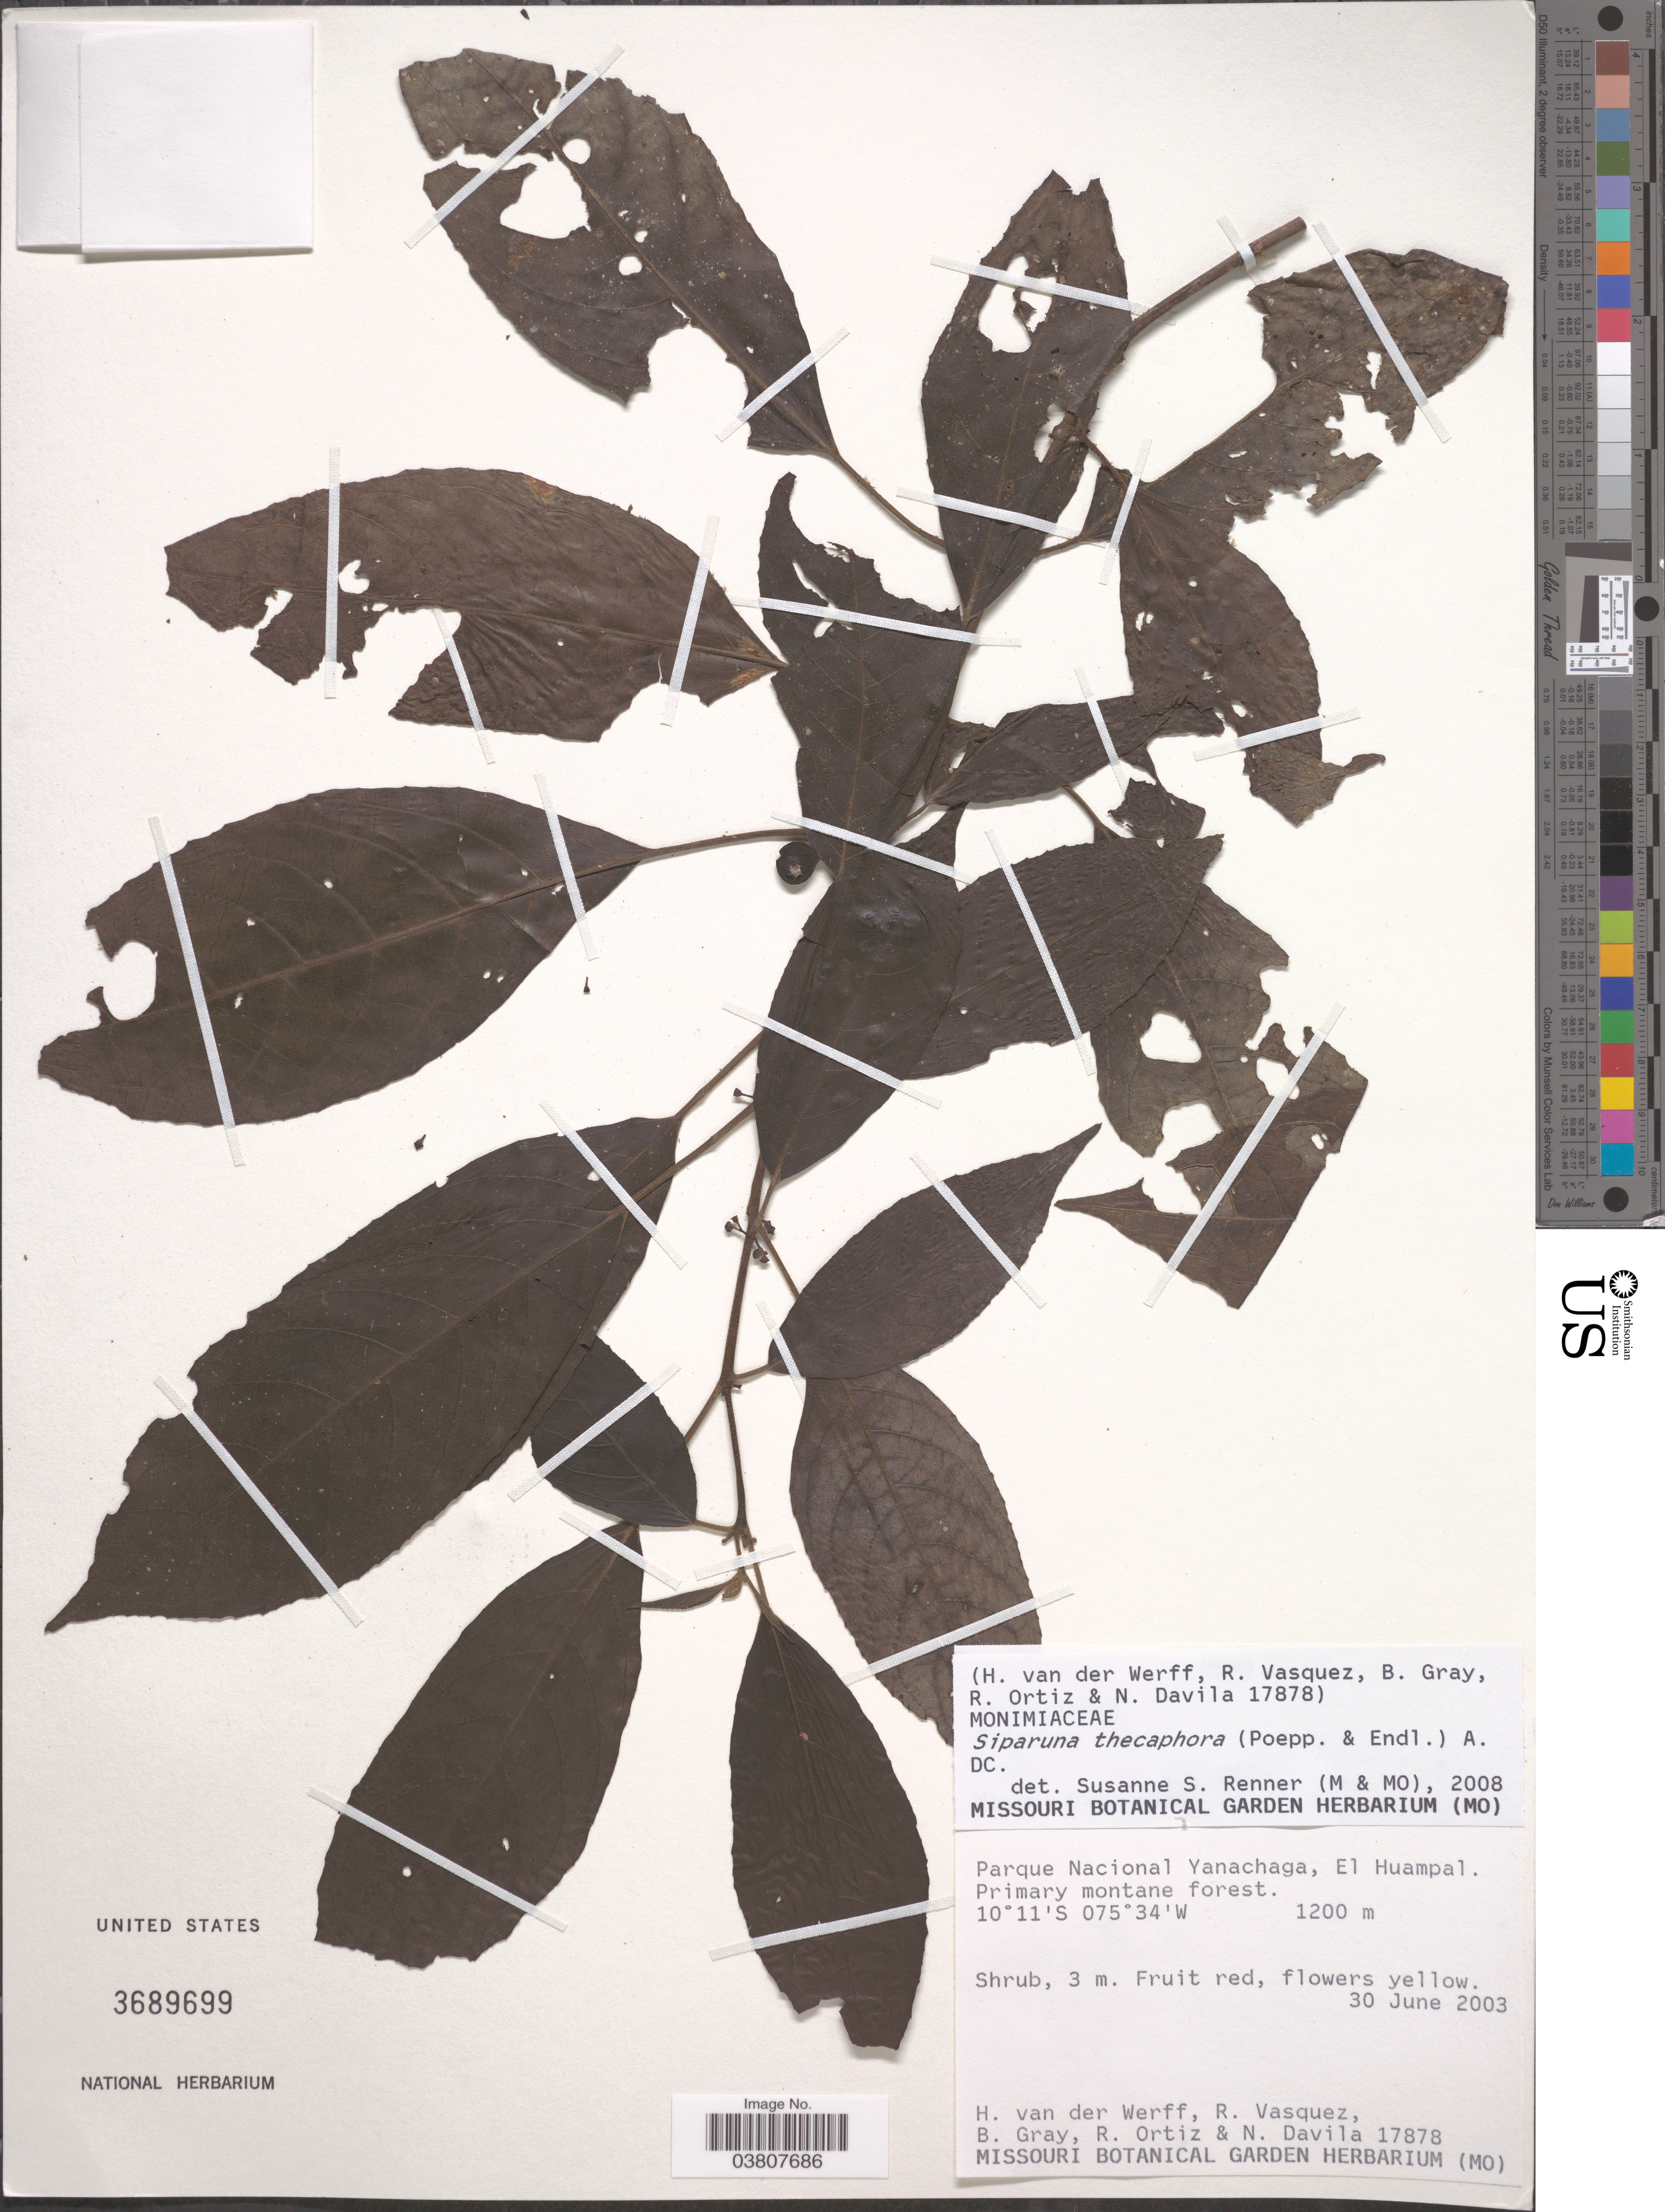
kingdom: Plantae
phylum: Tracheophyta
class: Magnoliopsida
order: Laurales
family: Siparunaceae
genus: Siparuna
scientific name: Siparuna thecaphora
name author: (Poepp. & Endl.) A. DC.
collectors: H. van der Werff, R. Vasquez, B. Gray, R. Ortiz & N. Dávila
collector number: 17878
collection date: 2003-06-30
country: Peru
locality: Parque Nacional Yanachaga, El Huampal.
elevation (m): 1200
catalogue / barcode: US 3689699